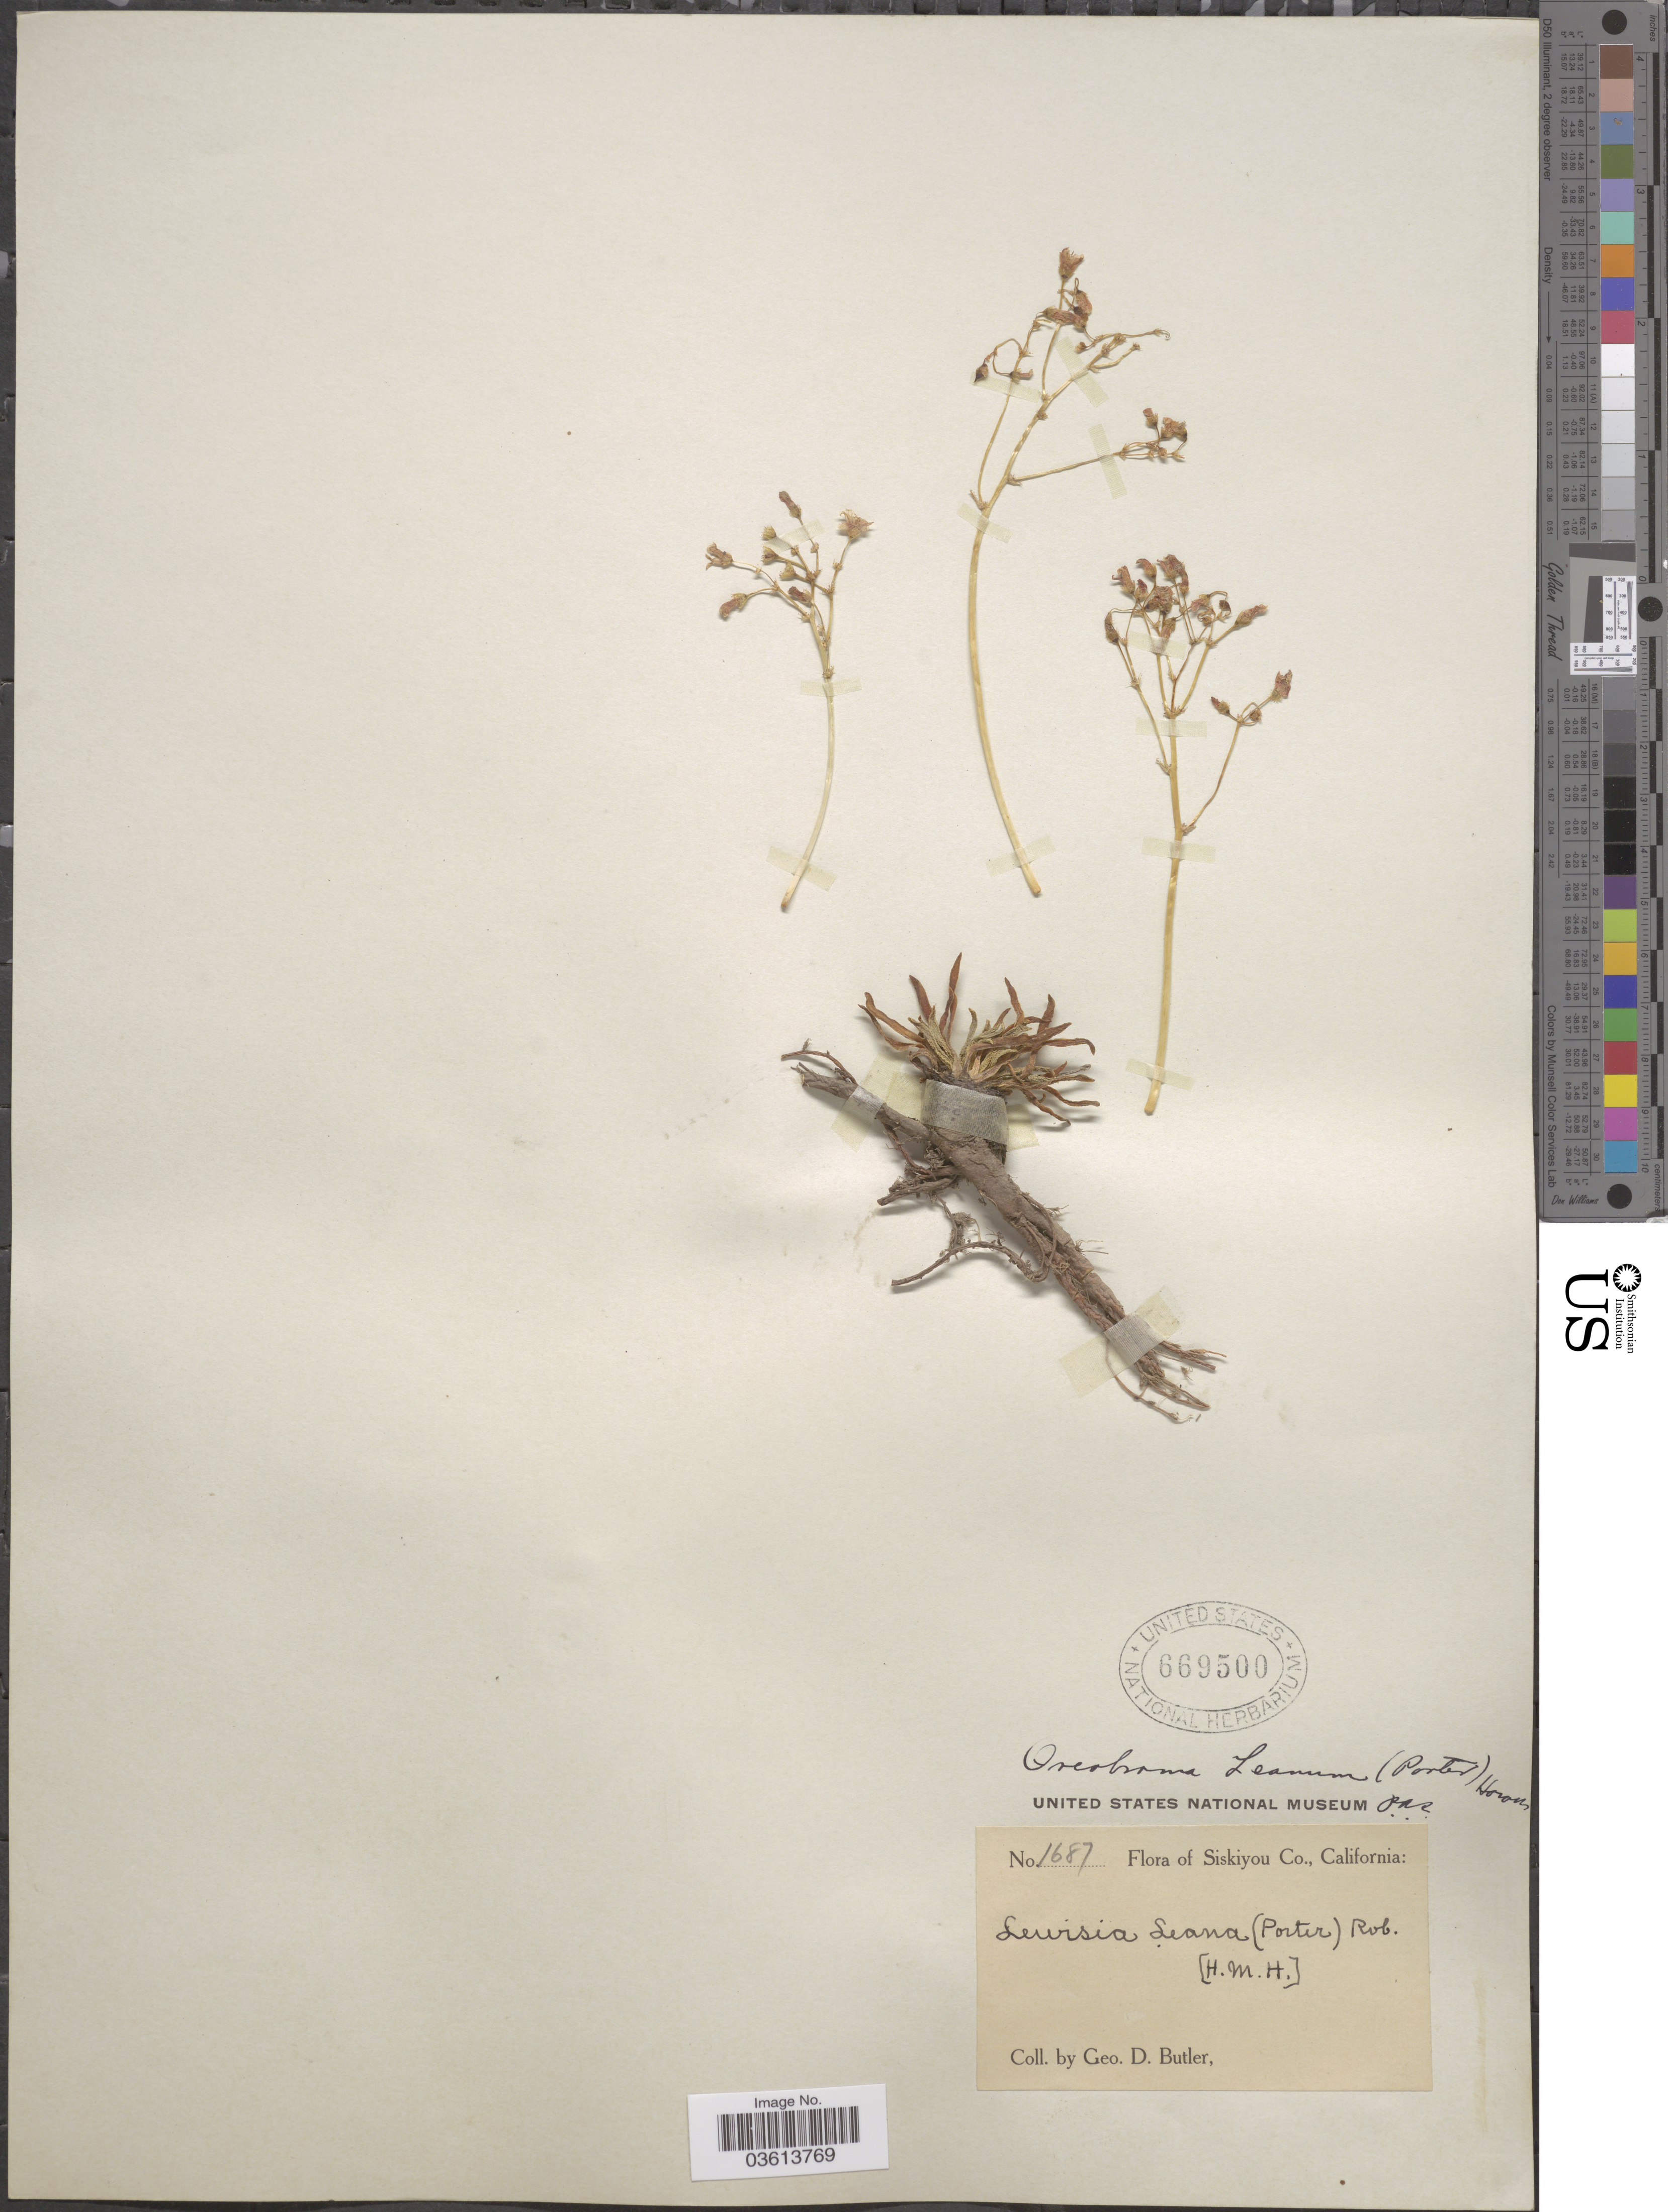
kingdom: Plantae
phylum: Tracheophyta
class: Magnoliopsida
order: Caryophyllales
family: Montiaceae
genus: Lewisia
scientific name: Lewisia leeana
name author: (Porter) B.L. Rob.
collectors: G. D. Butler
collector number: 1687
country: United States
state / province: California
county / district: Siskiyou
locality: Siskiyou Co.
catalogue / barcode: US 669500